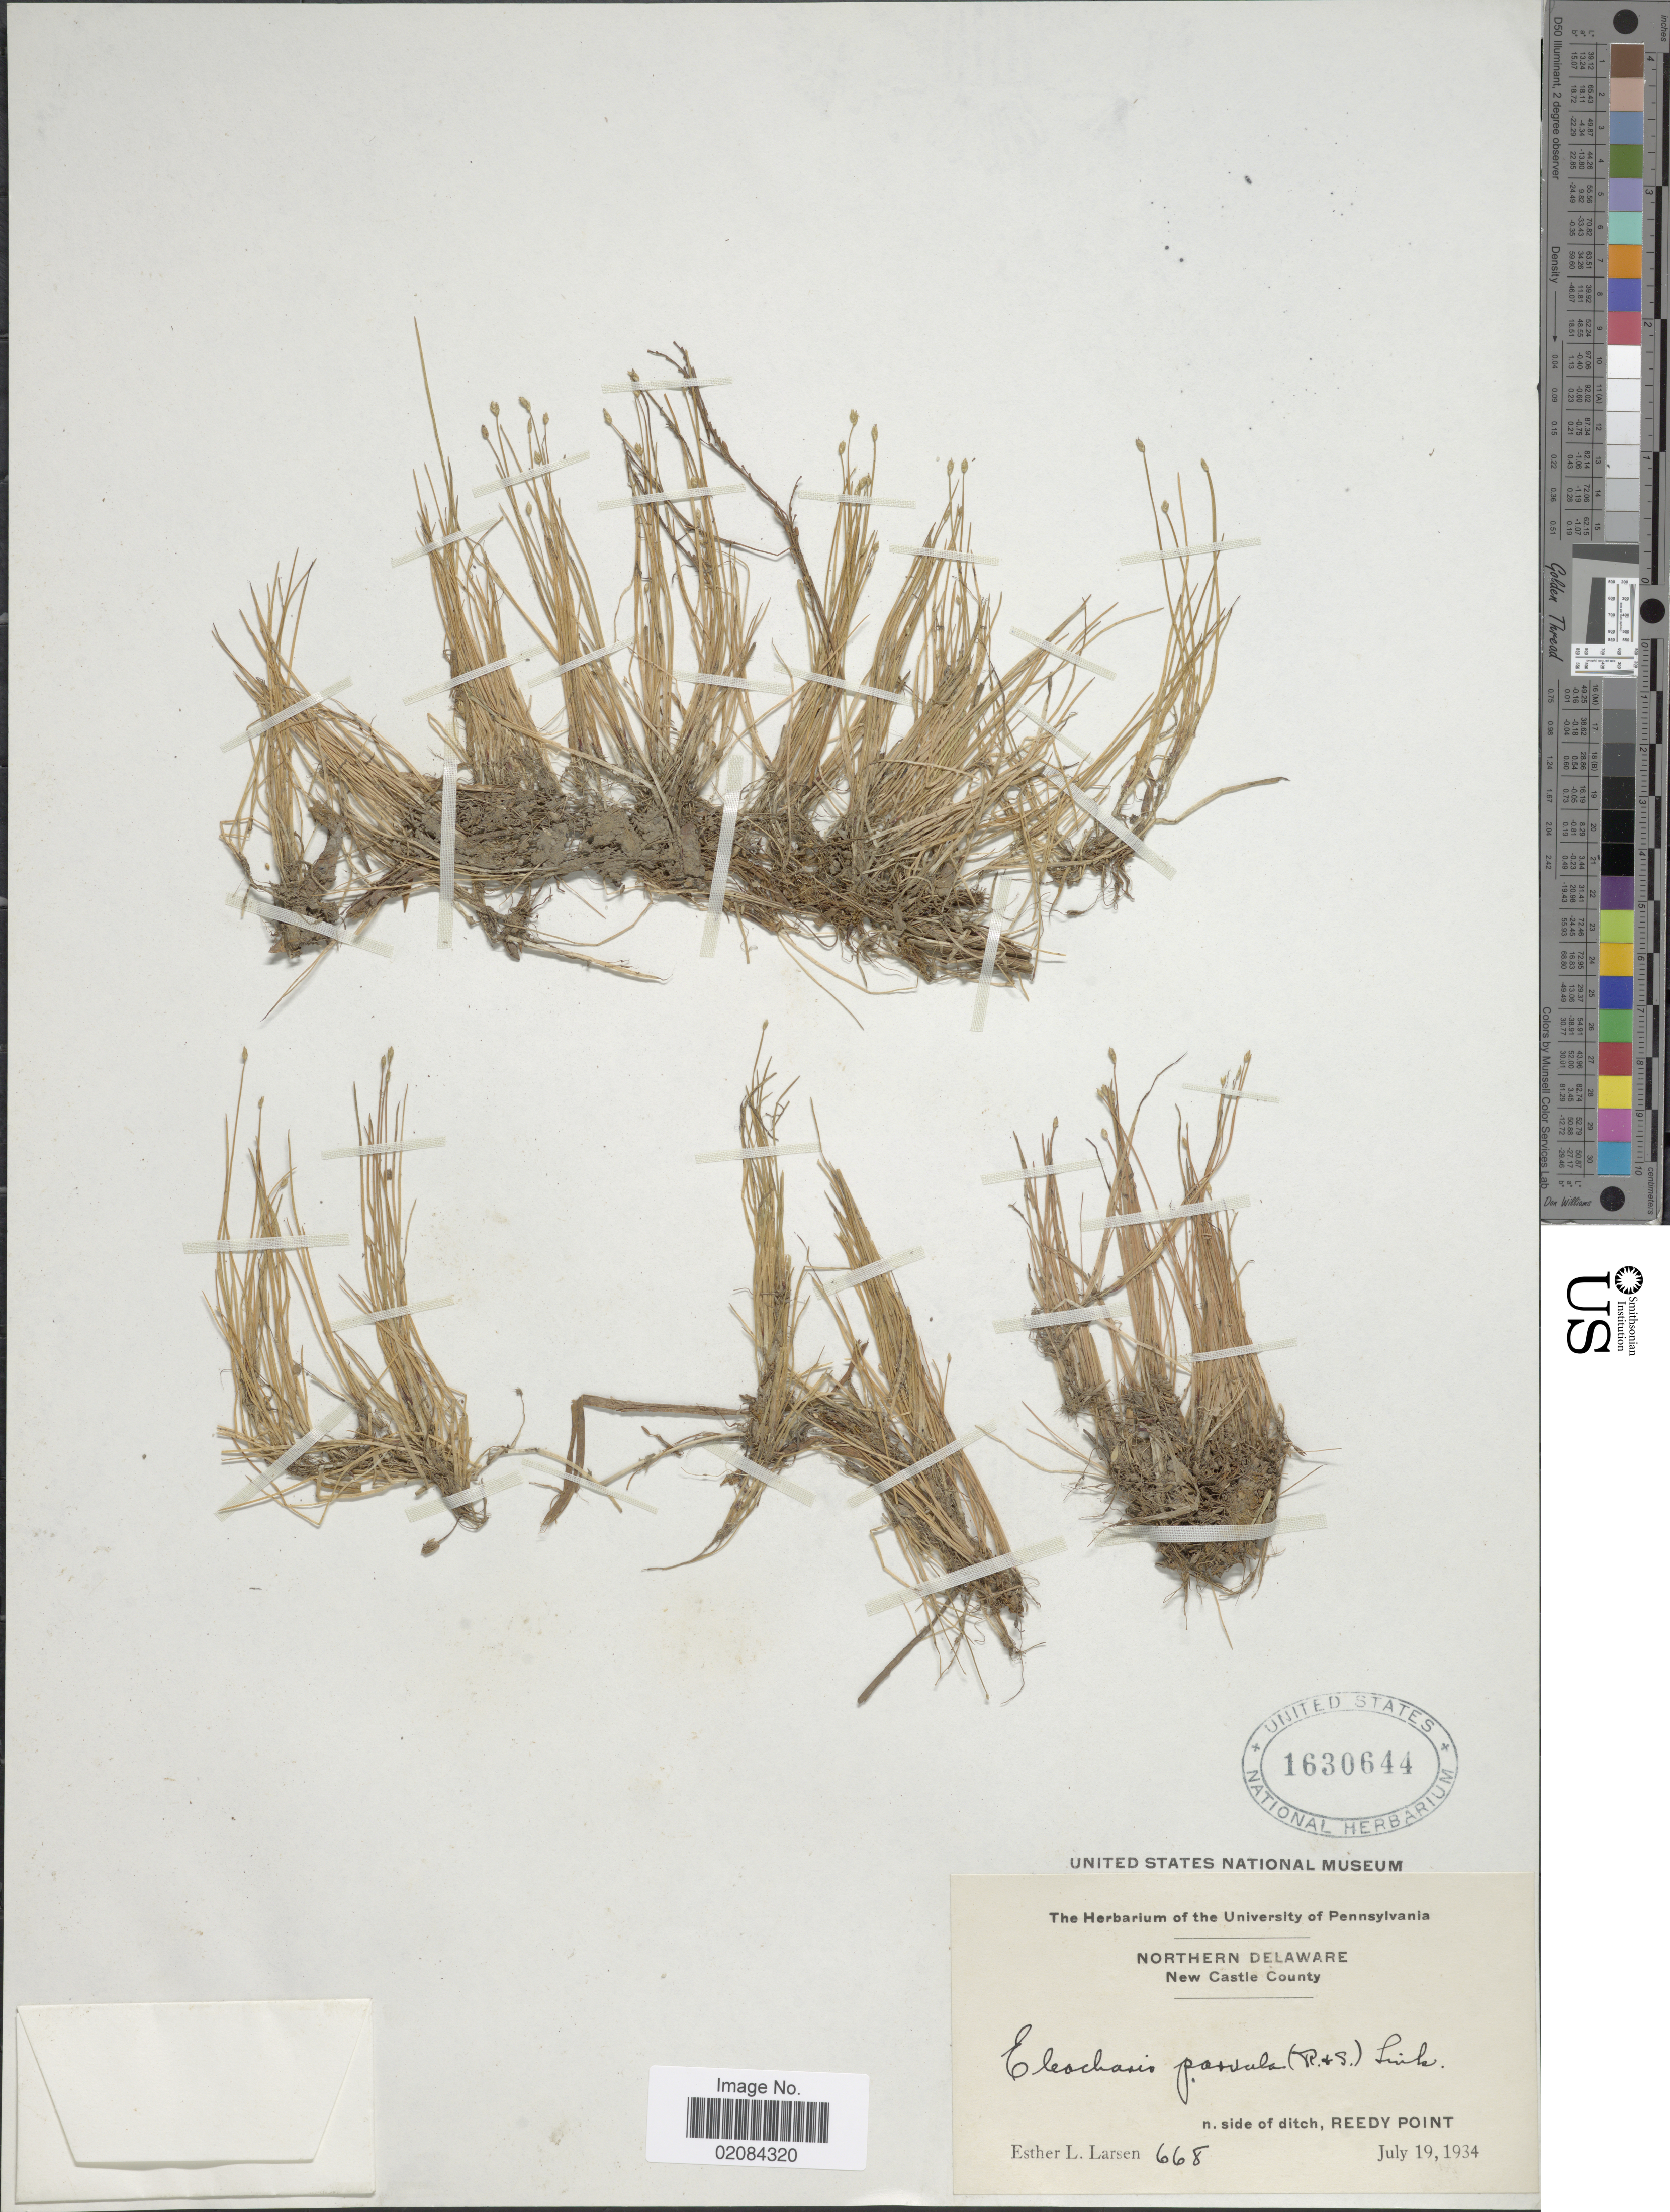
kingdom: Plantae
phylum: Tracheophyta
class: Liliopsida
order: Poales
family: Cyperaceae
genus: Eleocharis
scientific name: Eleocharis parvula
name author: (Roem. & Schult.) Link ex Williams et al.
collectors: E. Larsen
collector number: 668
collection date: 1934-07-19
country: United States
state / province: Delaware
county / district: New Castle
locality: Northern Delaware. n.side of ditch, Reedy Point. New Castle County.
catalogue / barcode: US 1630644